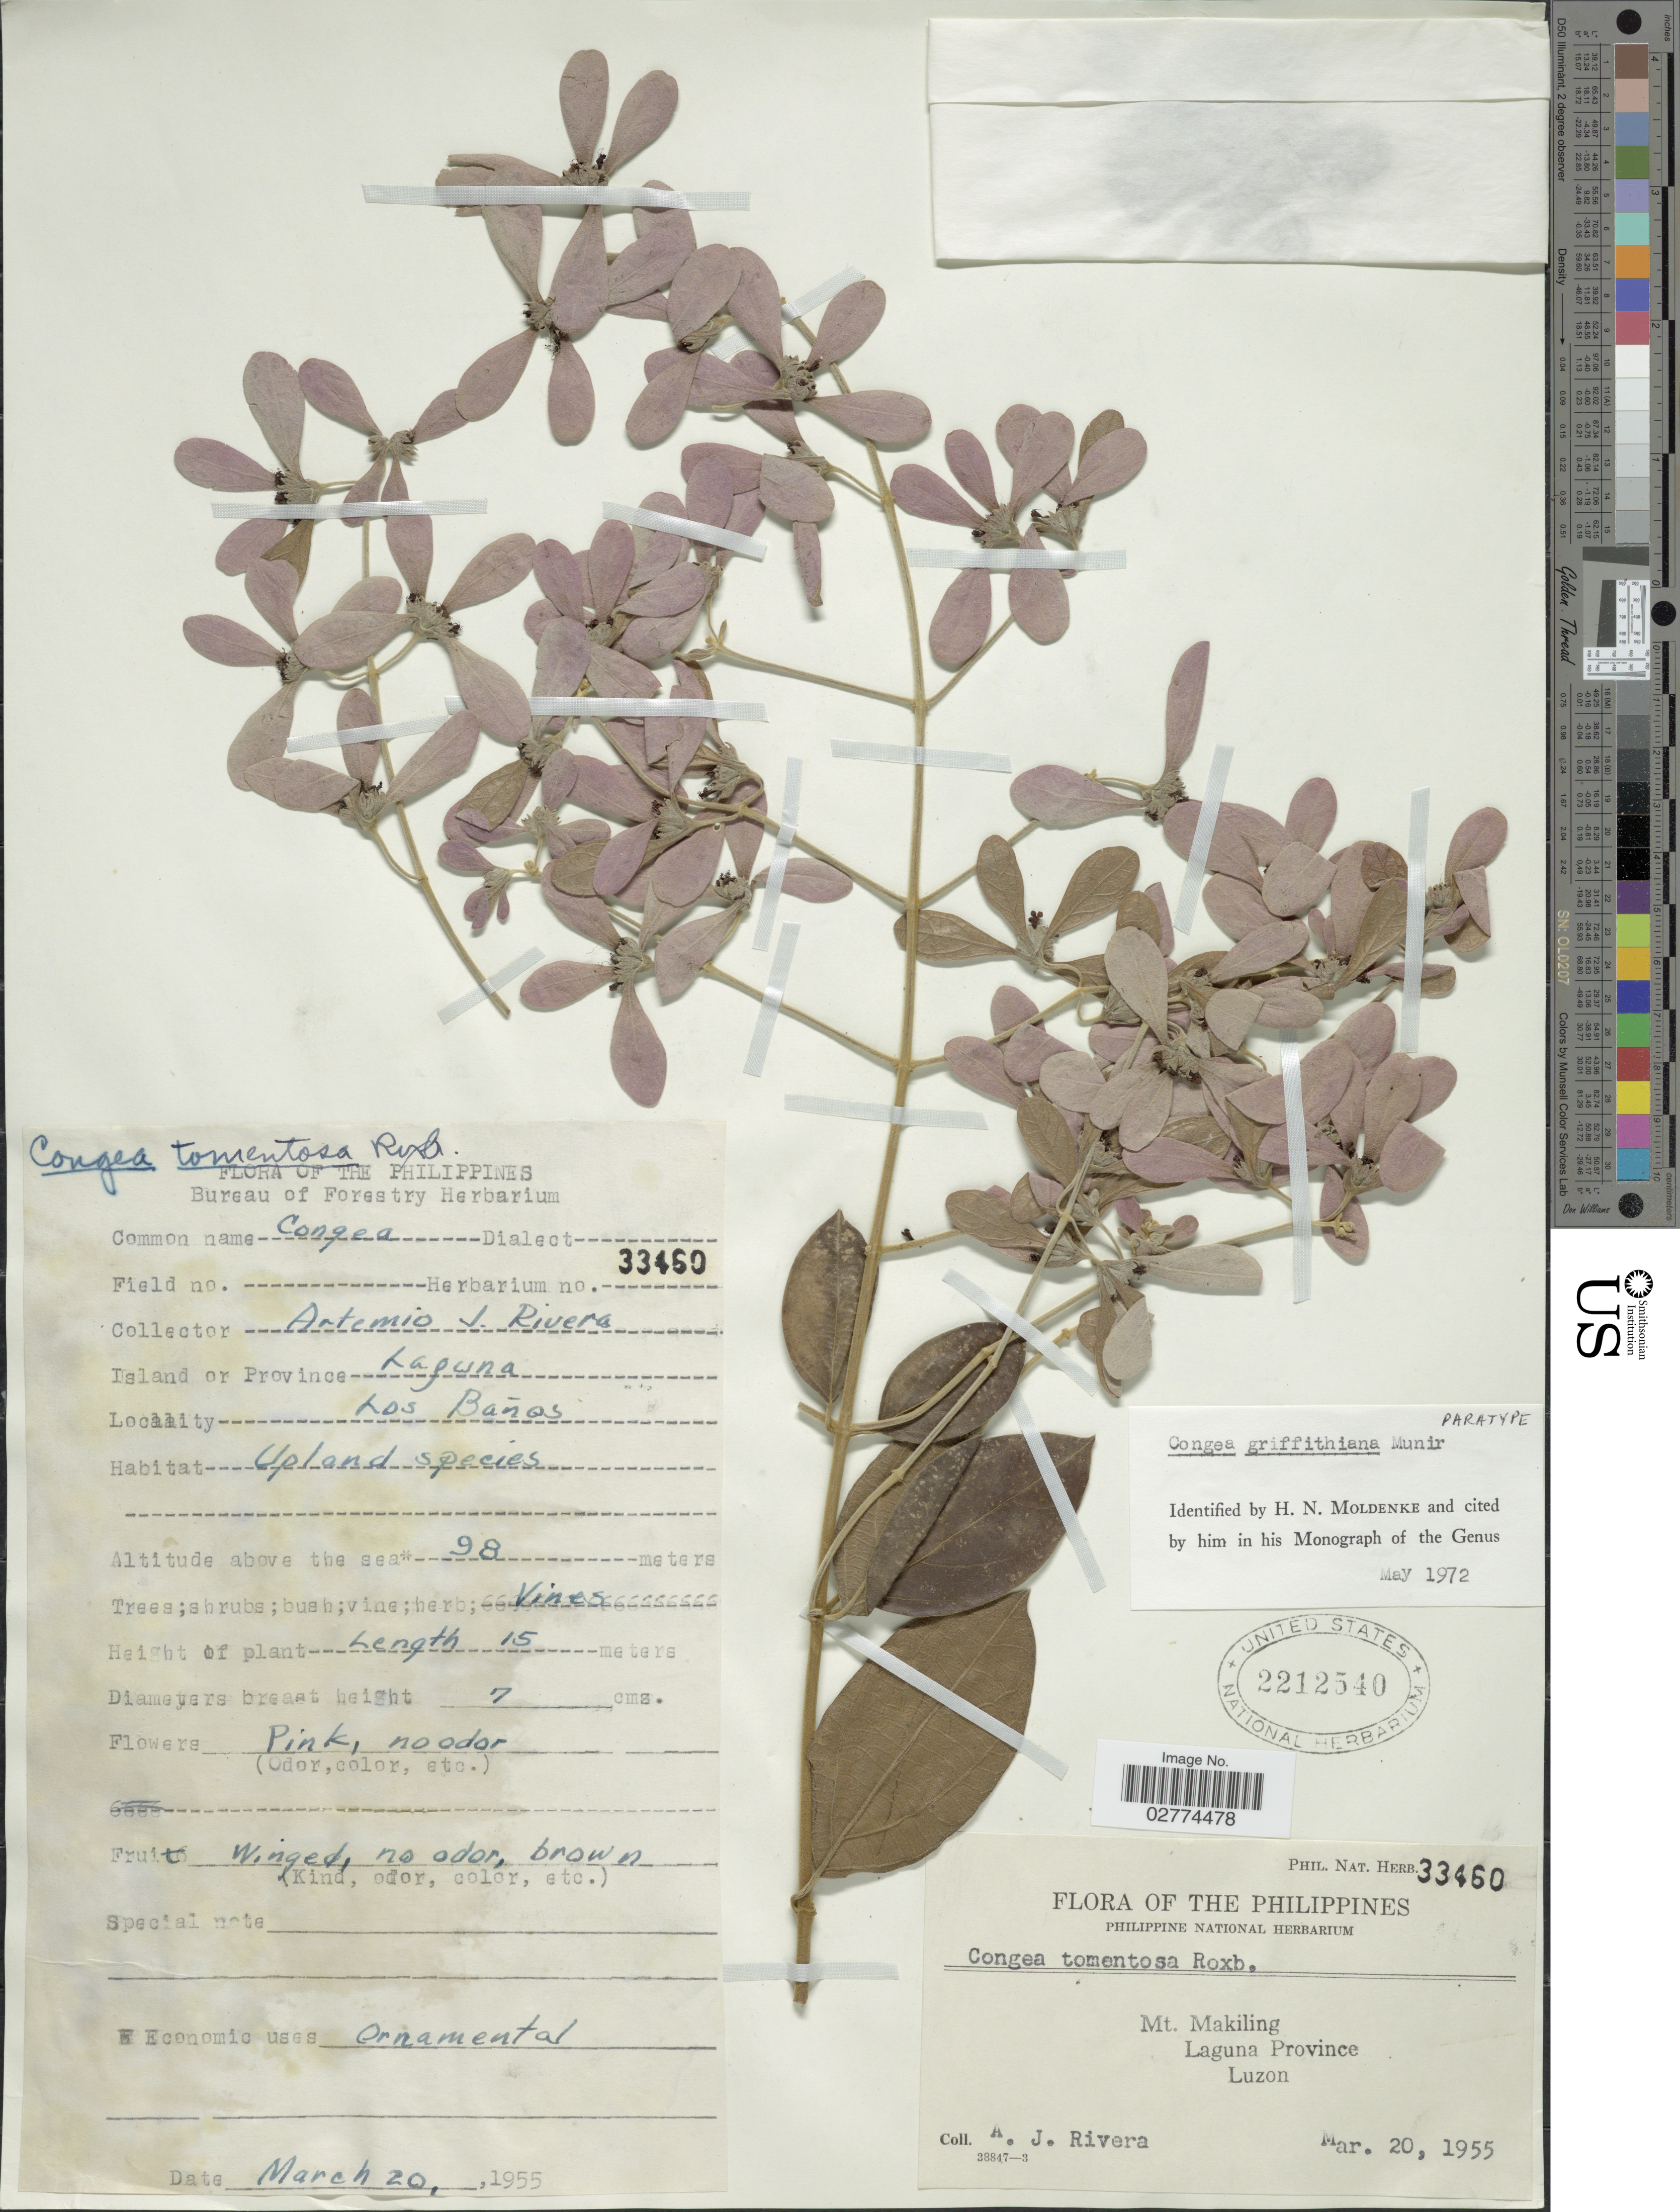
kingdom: Plantae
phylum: Tracheophyta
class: Magnoliopsida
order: Lamiales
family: Lamiaceae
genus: Congea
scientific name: Congea griffithiana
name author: Munir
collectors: A. Rivera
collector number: Phil.Nat.Herb.33460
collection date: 1955-03-20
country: Philippines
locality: Mt. Makiling, Laguna Province, Luzon.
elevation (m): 98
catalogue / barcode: US 2212540